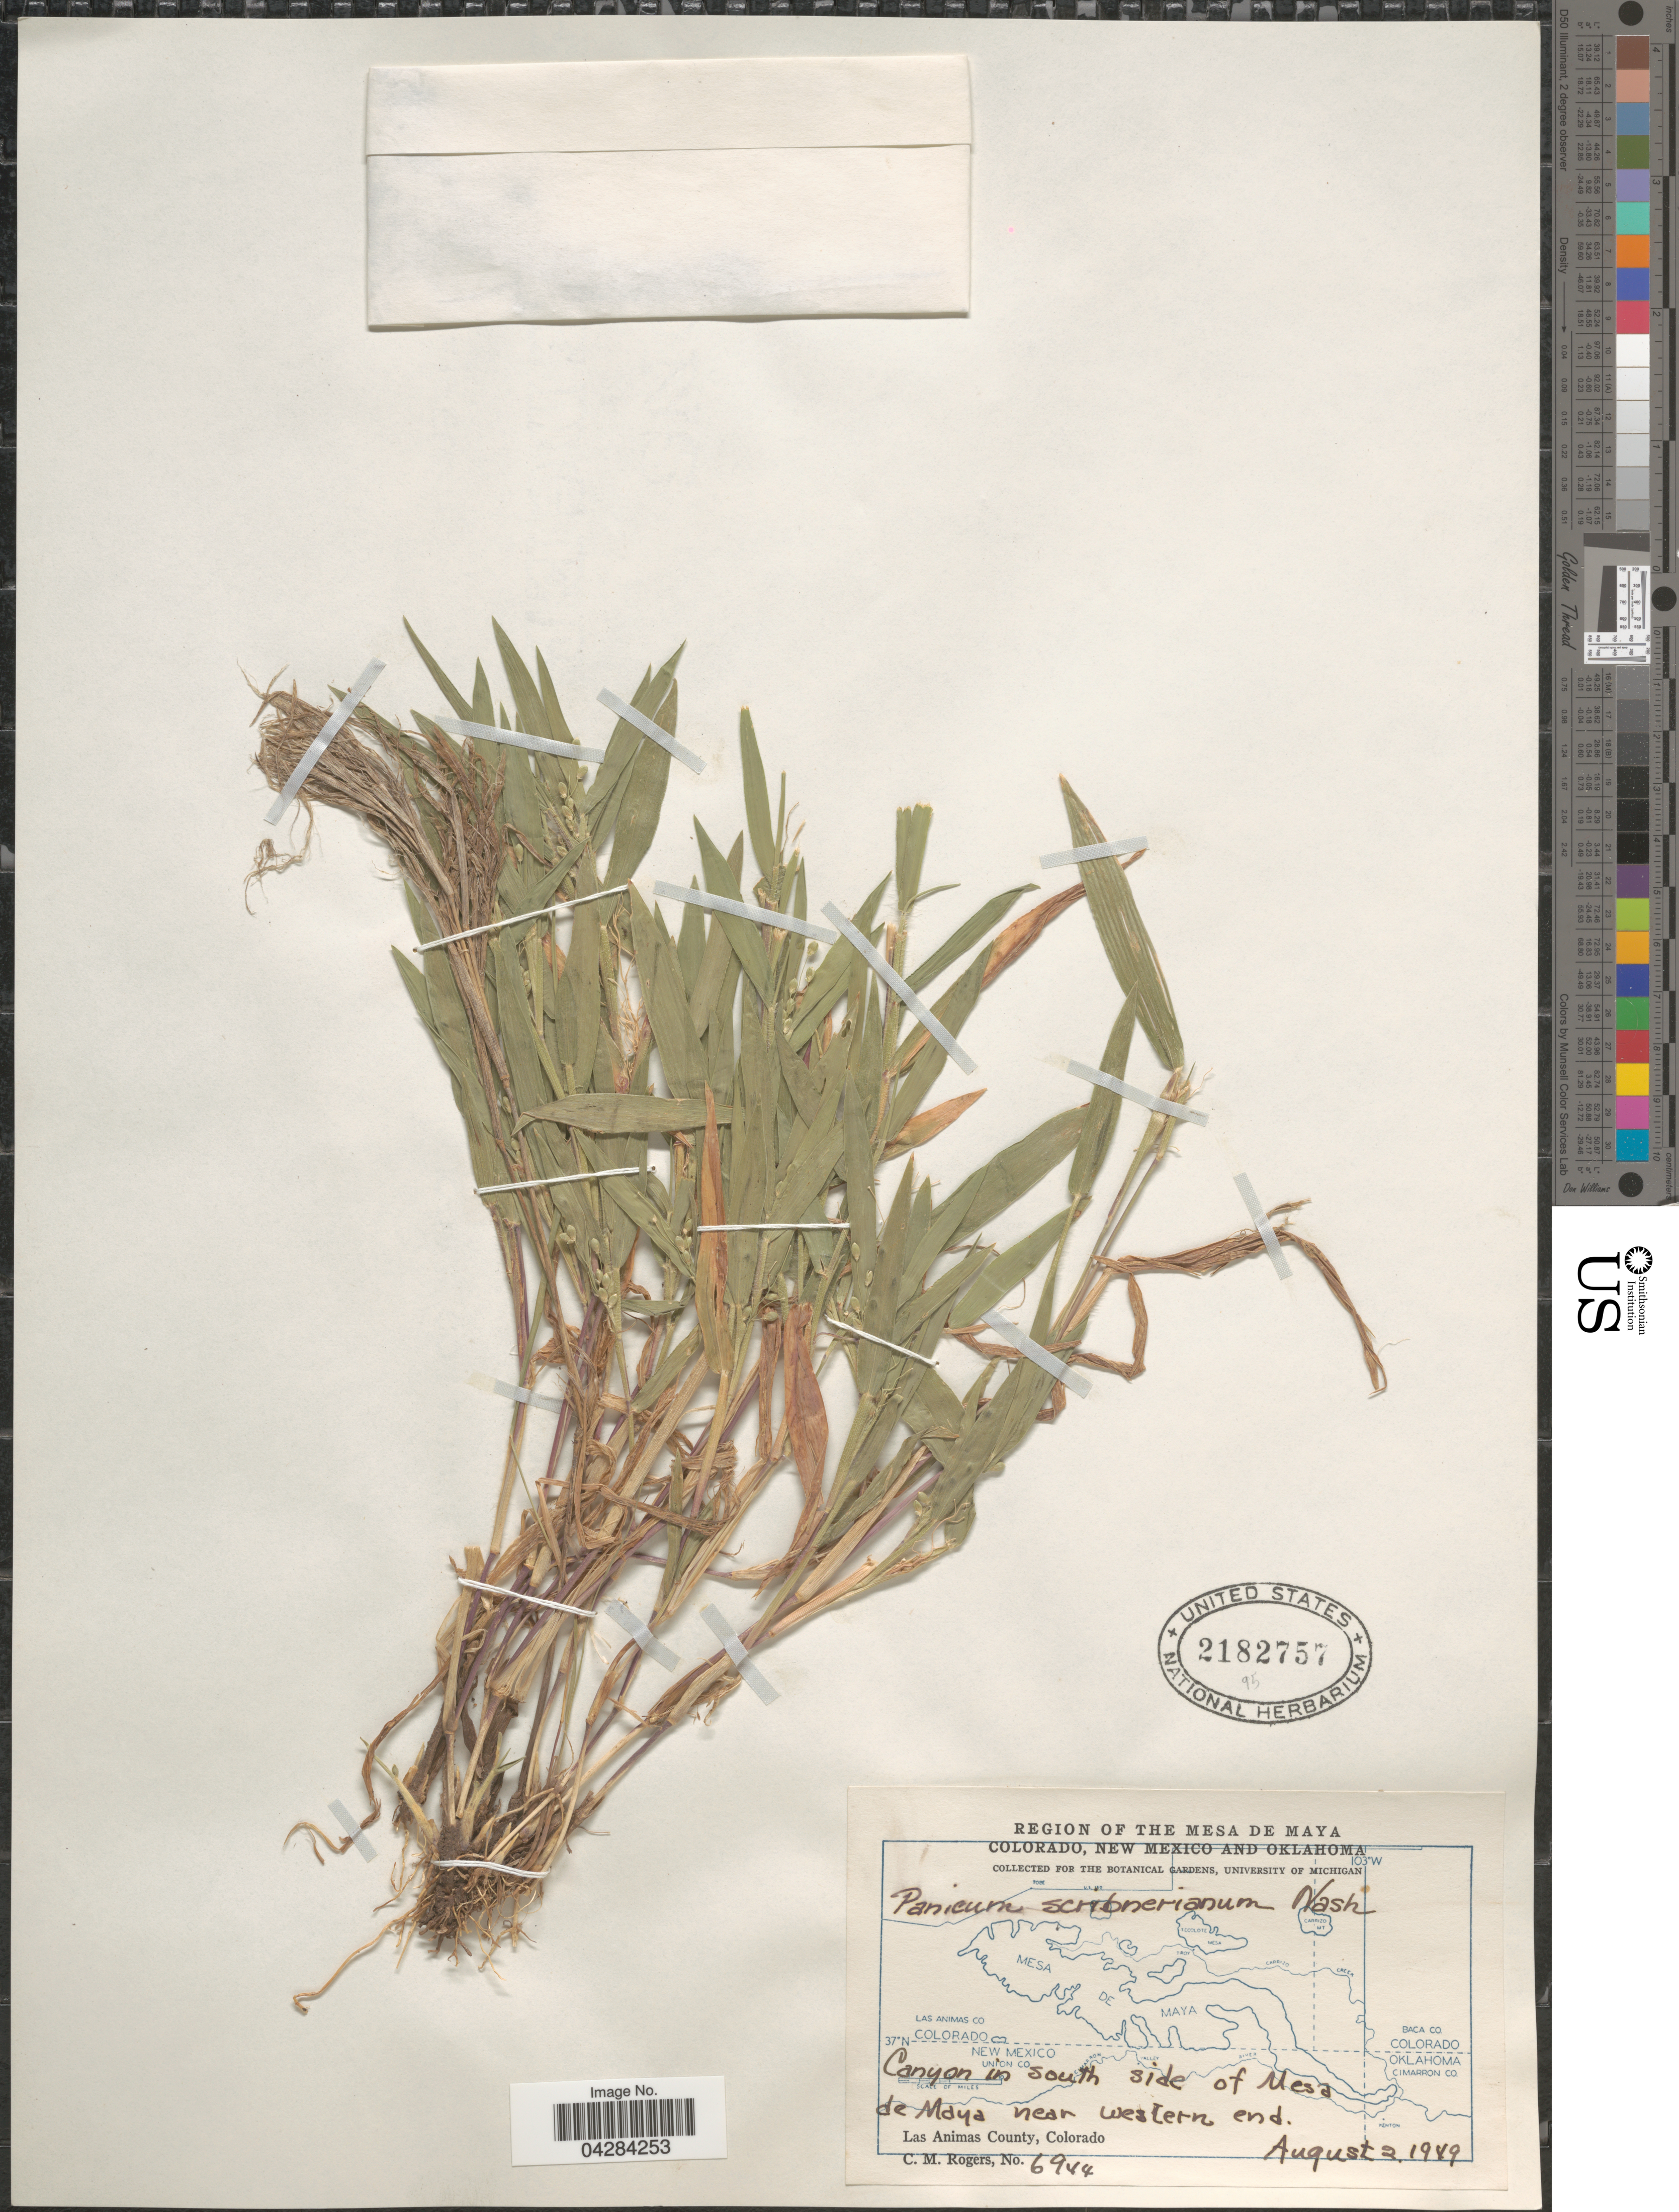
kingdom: Plantae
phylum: Tracheophyta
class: Liliopsida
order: Poales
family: Poaceae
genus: Dichanthelium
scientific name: Dichanthelium oligosanthes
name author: (Schult.) Gould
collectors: C. M. Rogers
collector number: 6944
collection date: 1949-08-02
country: United States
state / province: Colorado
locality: Region of The Mesa de Maya. Canyon in south side of Mesa de Maya near western end. Las Animas County.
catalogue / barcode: US 2182757